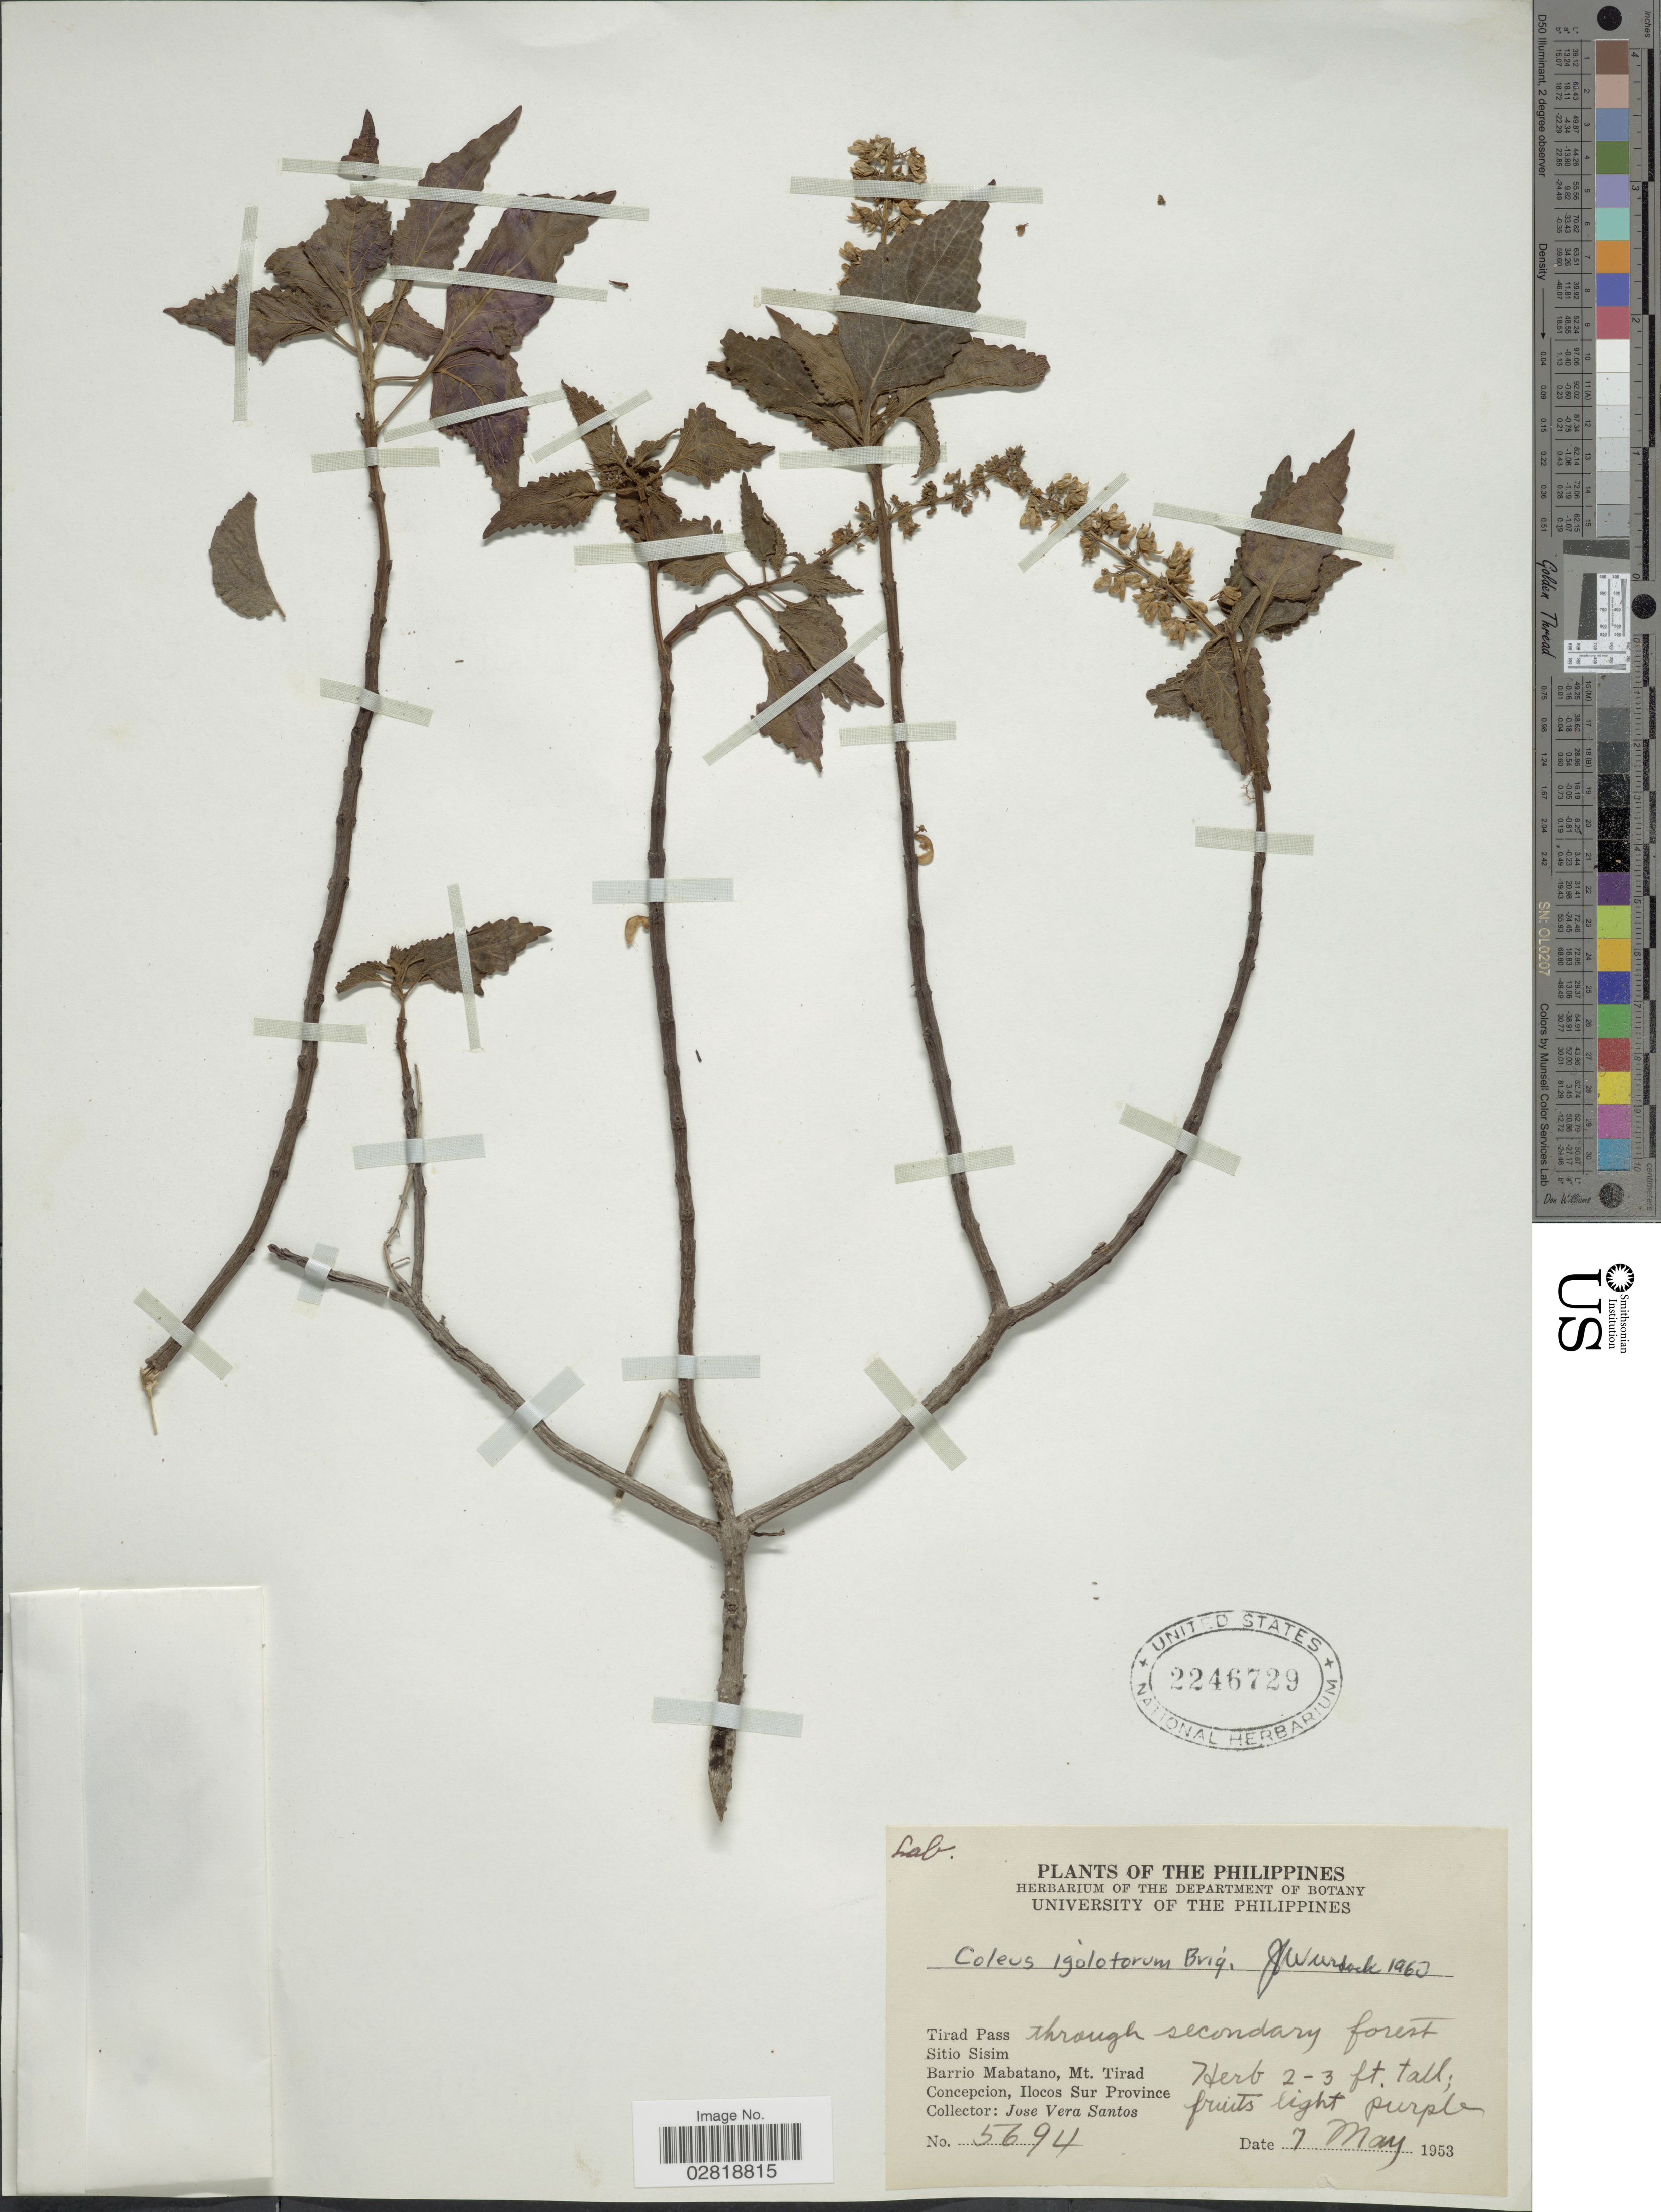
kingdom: Plantae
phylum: Tracheophyta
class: Magnoliopsida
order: Lamiales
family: Lamiaceae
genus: Plectranthus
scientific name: Plectranthus scutellarioides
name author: (L.) R. Br.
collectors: J. Santos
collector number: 5694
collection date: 1953-05-07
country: Philippines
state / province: Ilocos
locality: Tirad Pass. Sitio Sisim. Barrio Mabatano, Mt. Tirad. Concepcion, Ilocos Sur Province.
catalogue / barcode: US 2246729